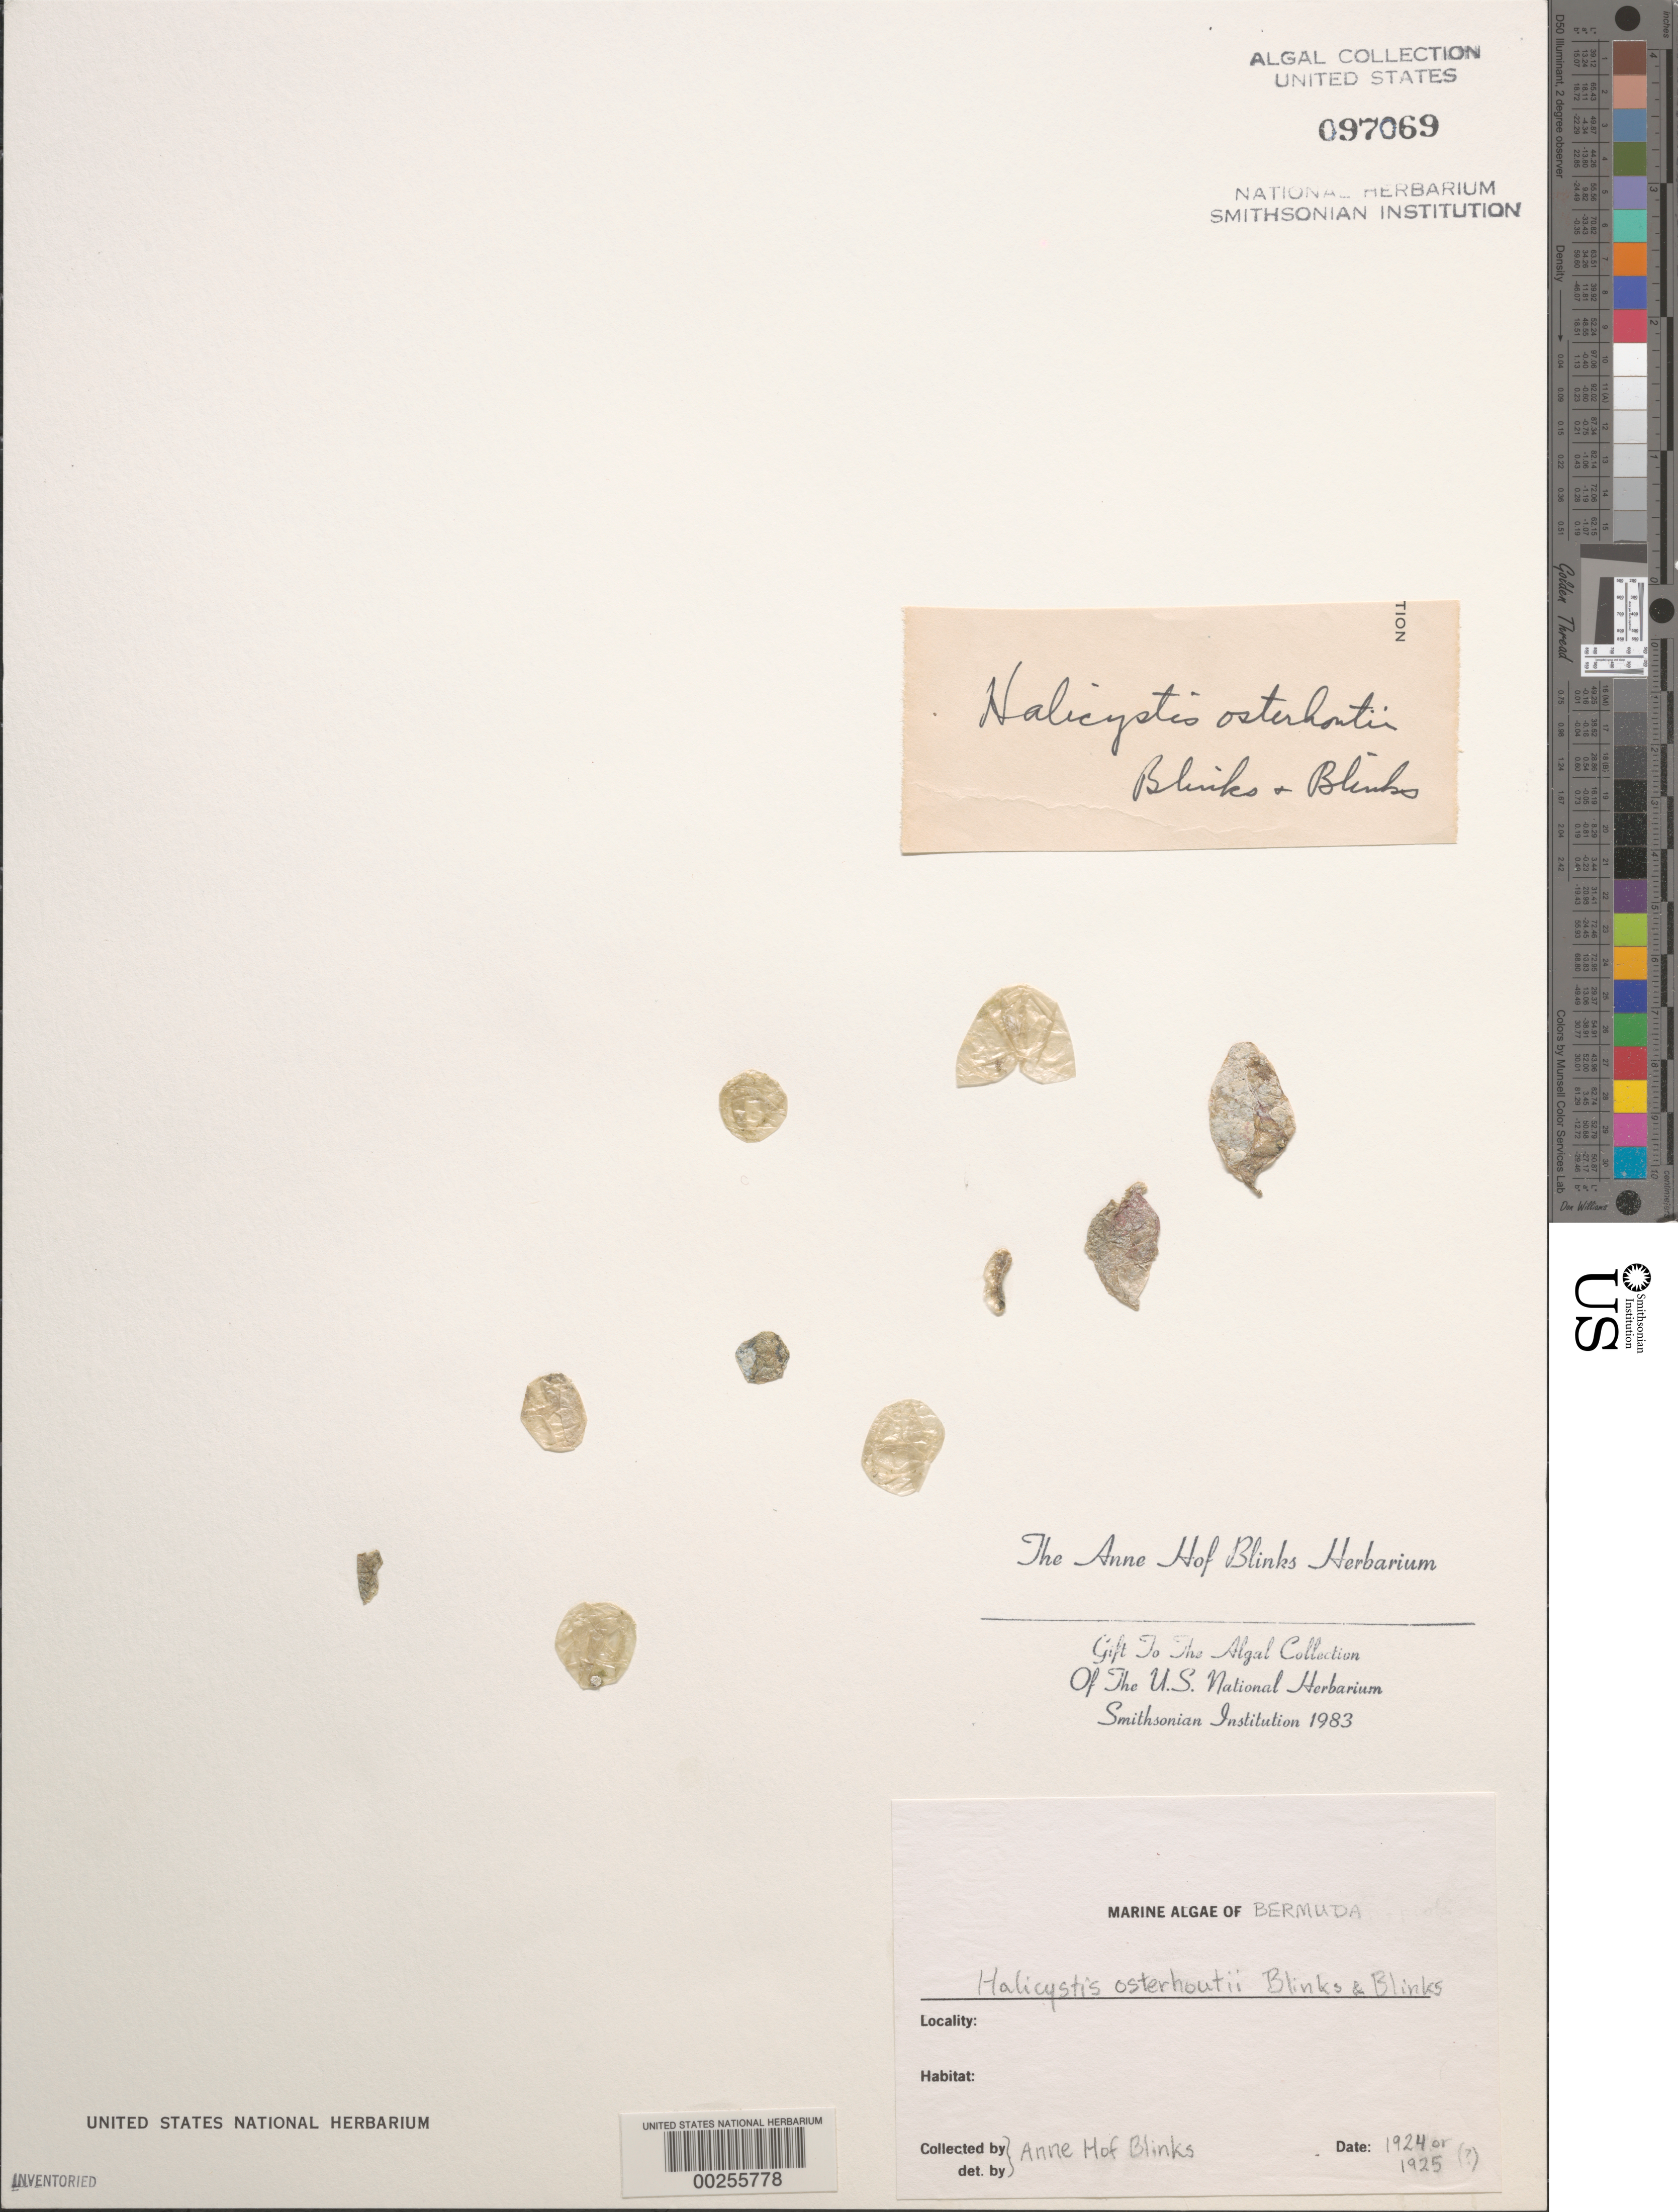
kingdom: Plantae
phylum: Chlorophyta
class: Ulvophyceae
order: Bryopsidales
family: Derbesiaceae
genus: Derbesia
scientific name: Derbesia osterhoutii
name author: (L.R.Blinks & A.C.H.Blinks) J.Z.Page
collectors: A. Blinks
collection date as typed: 1924 OR -- --- 1925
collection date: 1924 or 1925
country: Bermuda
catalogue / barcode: US 97069